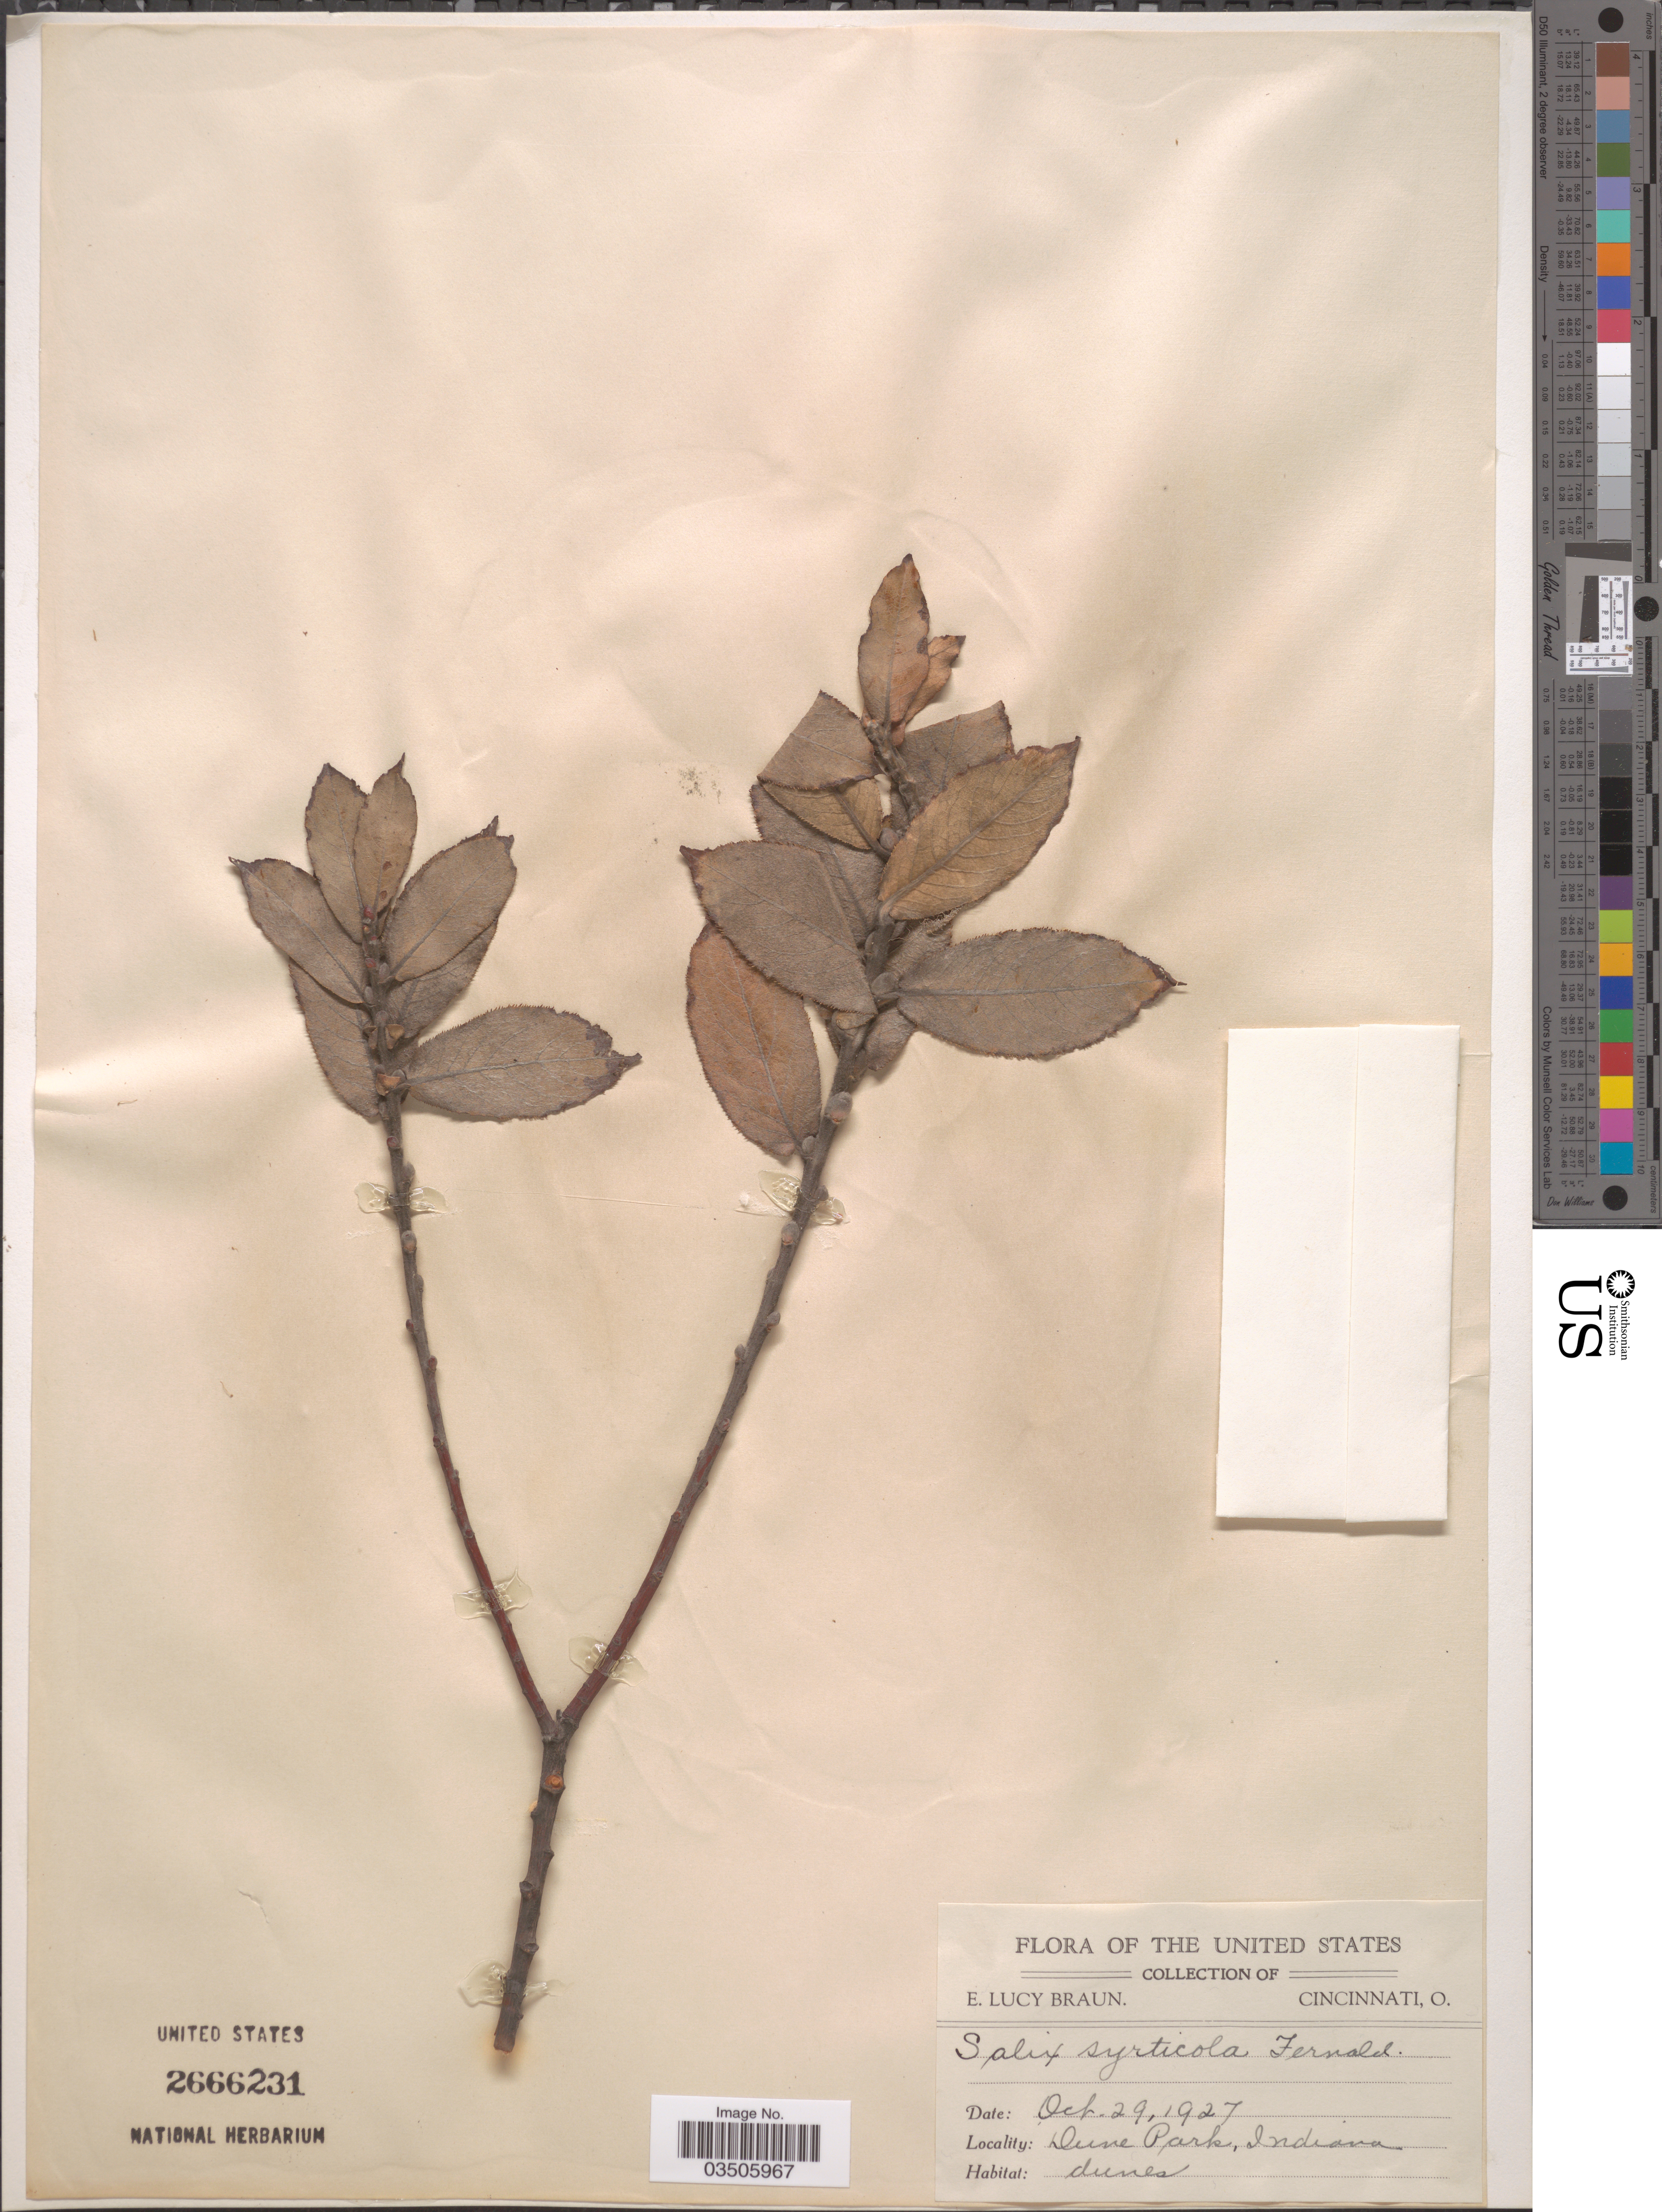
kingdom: Plantae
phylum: Tracheophyta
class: Magnoliopsida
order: Malpighiales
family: Salicaceae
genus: Salix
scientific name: Salix syrticola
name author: Fernald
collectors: E. L. Braun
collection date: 1927-10-29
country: United States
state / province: Indiana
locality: Dune Park.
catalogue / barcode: US 2666231